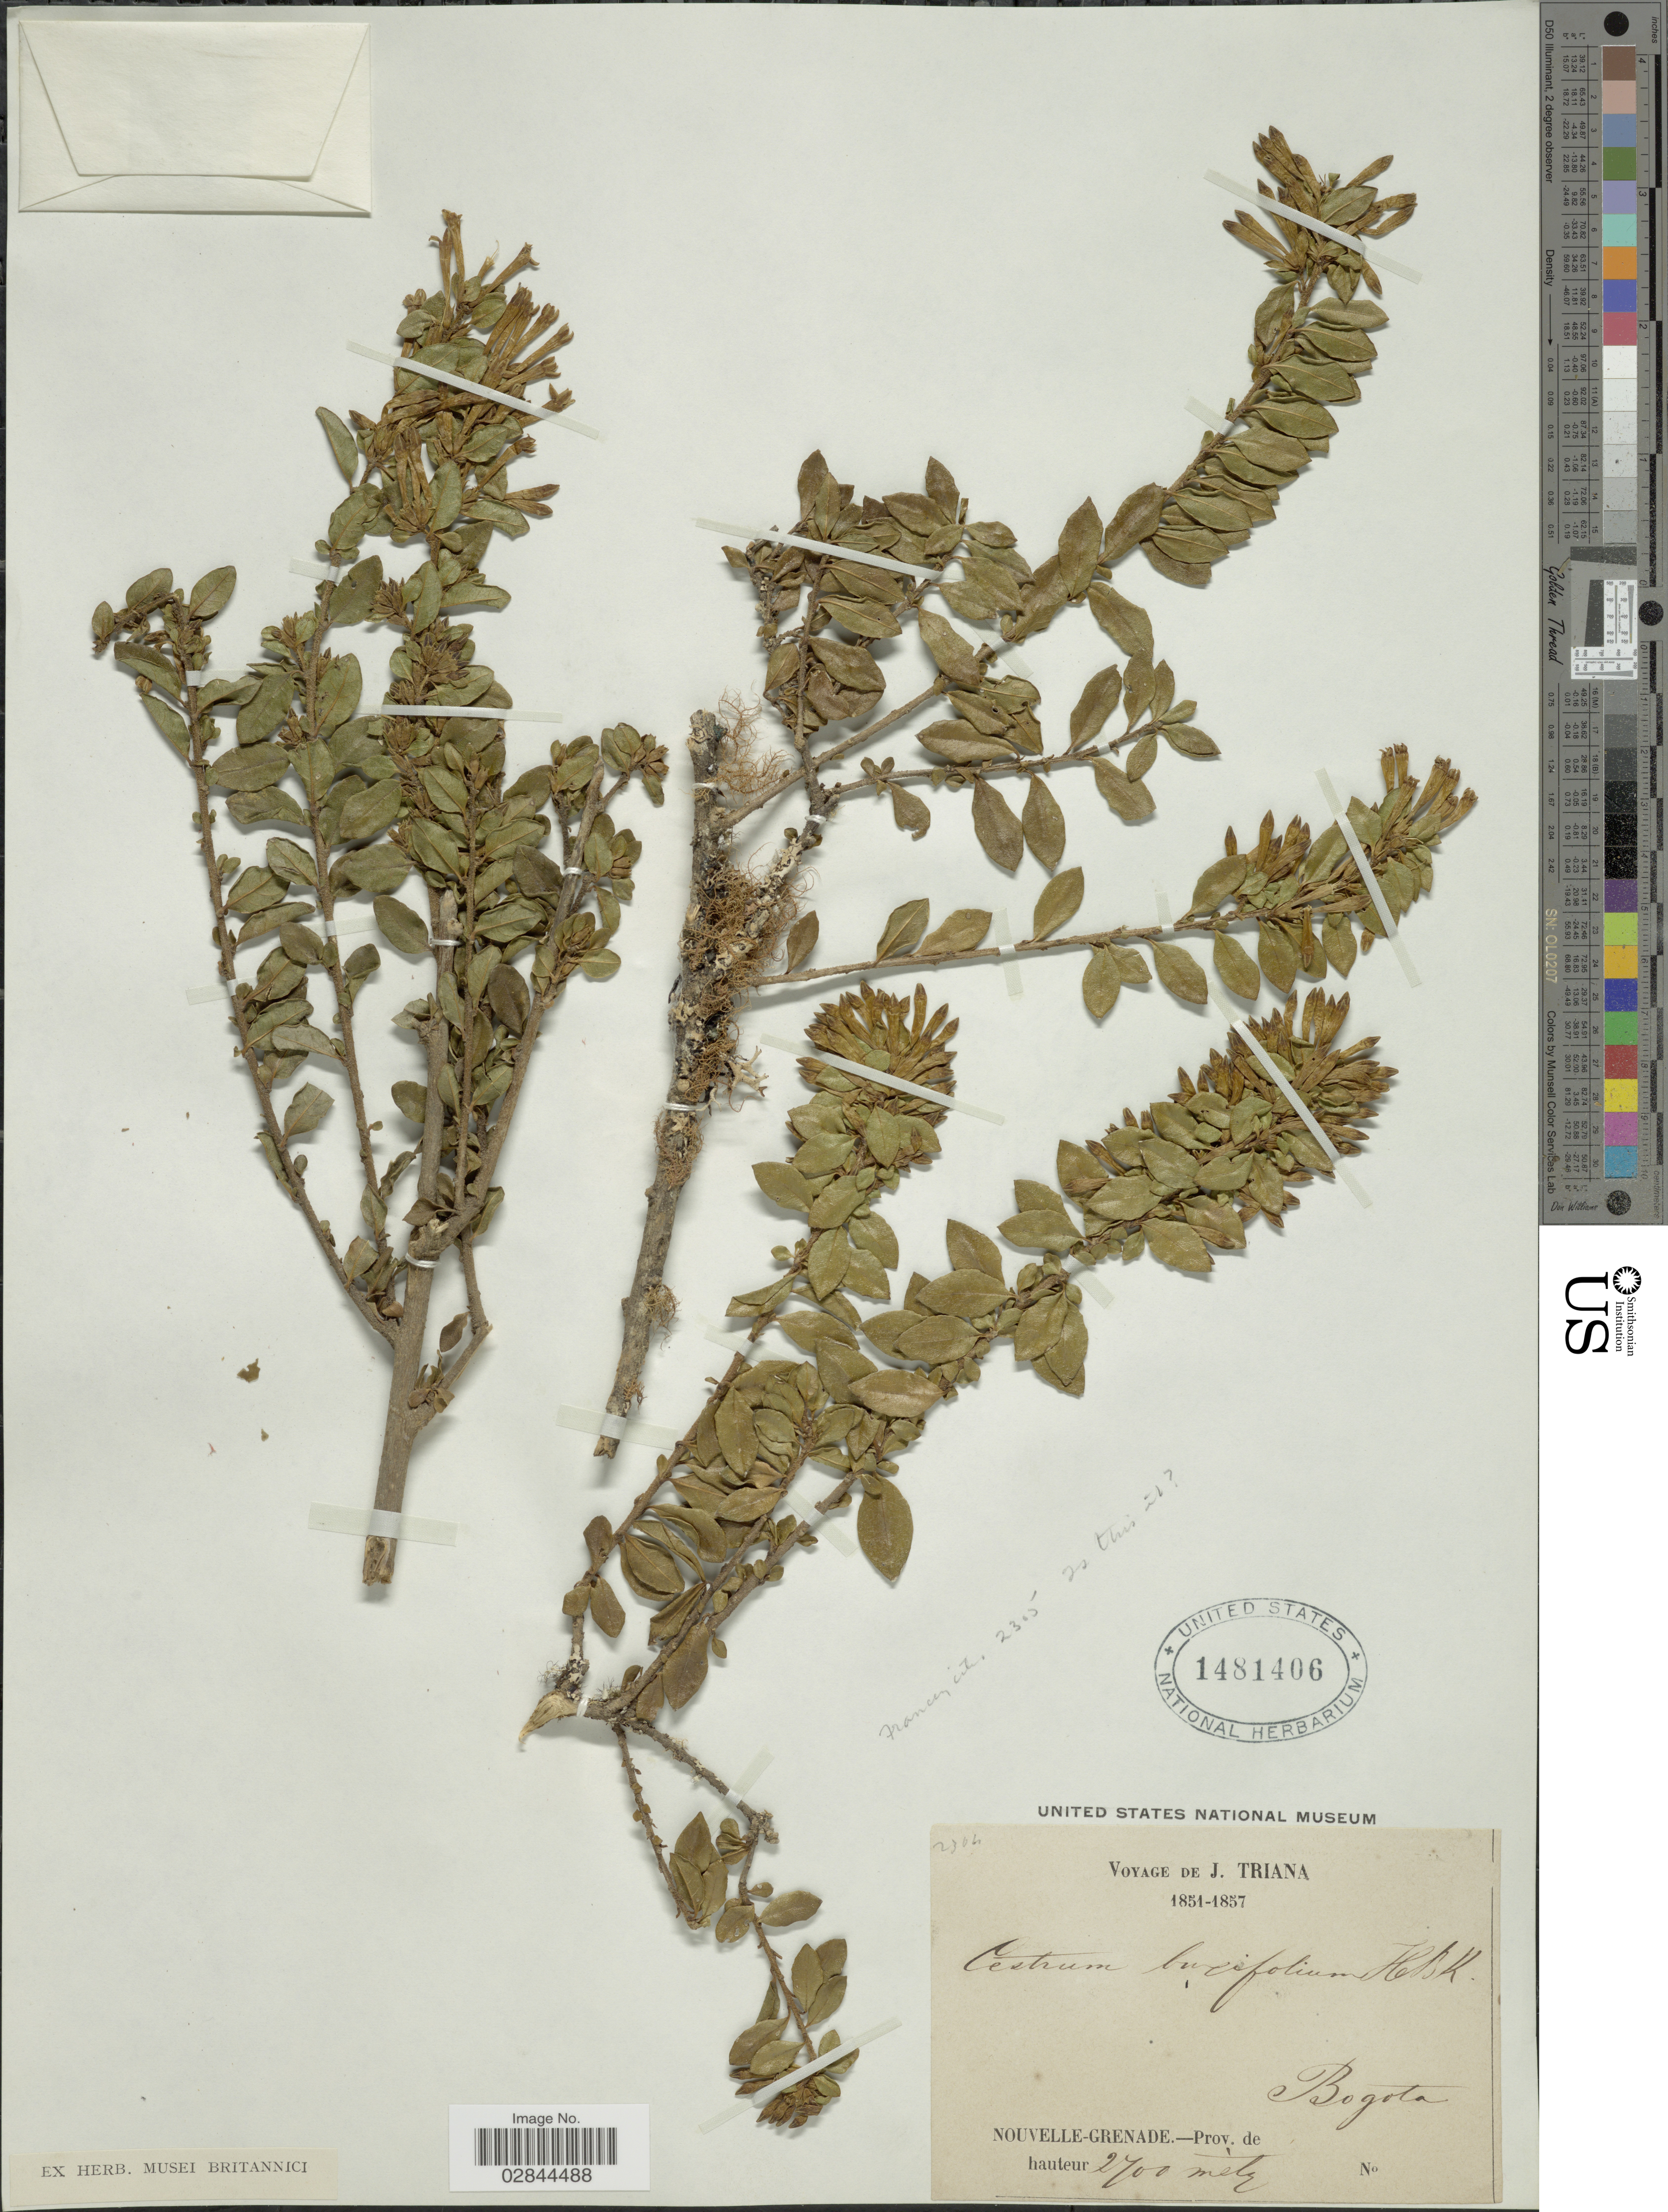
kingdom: Plantae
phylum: Tracheophyta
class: Magnoliopsida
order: Solanales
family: Solanaceae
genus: Cestrum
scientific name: Cestrum buxifolium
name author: Kunth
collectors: J. Triana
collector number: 2304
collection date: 1851/1857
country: Colombia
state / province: Bogota D.C.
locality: Bogota. Nouvelle-Grenada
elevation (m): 2700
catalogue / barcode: US 1481406